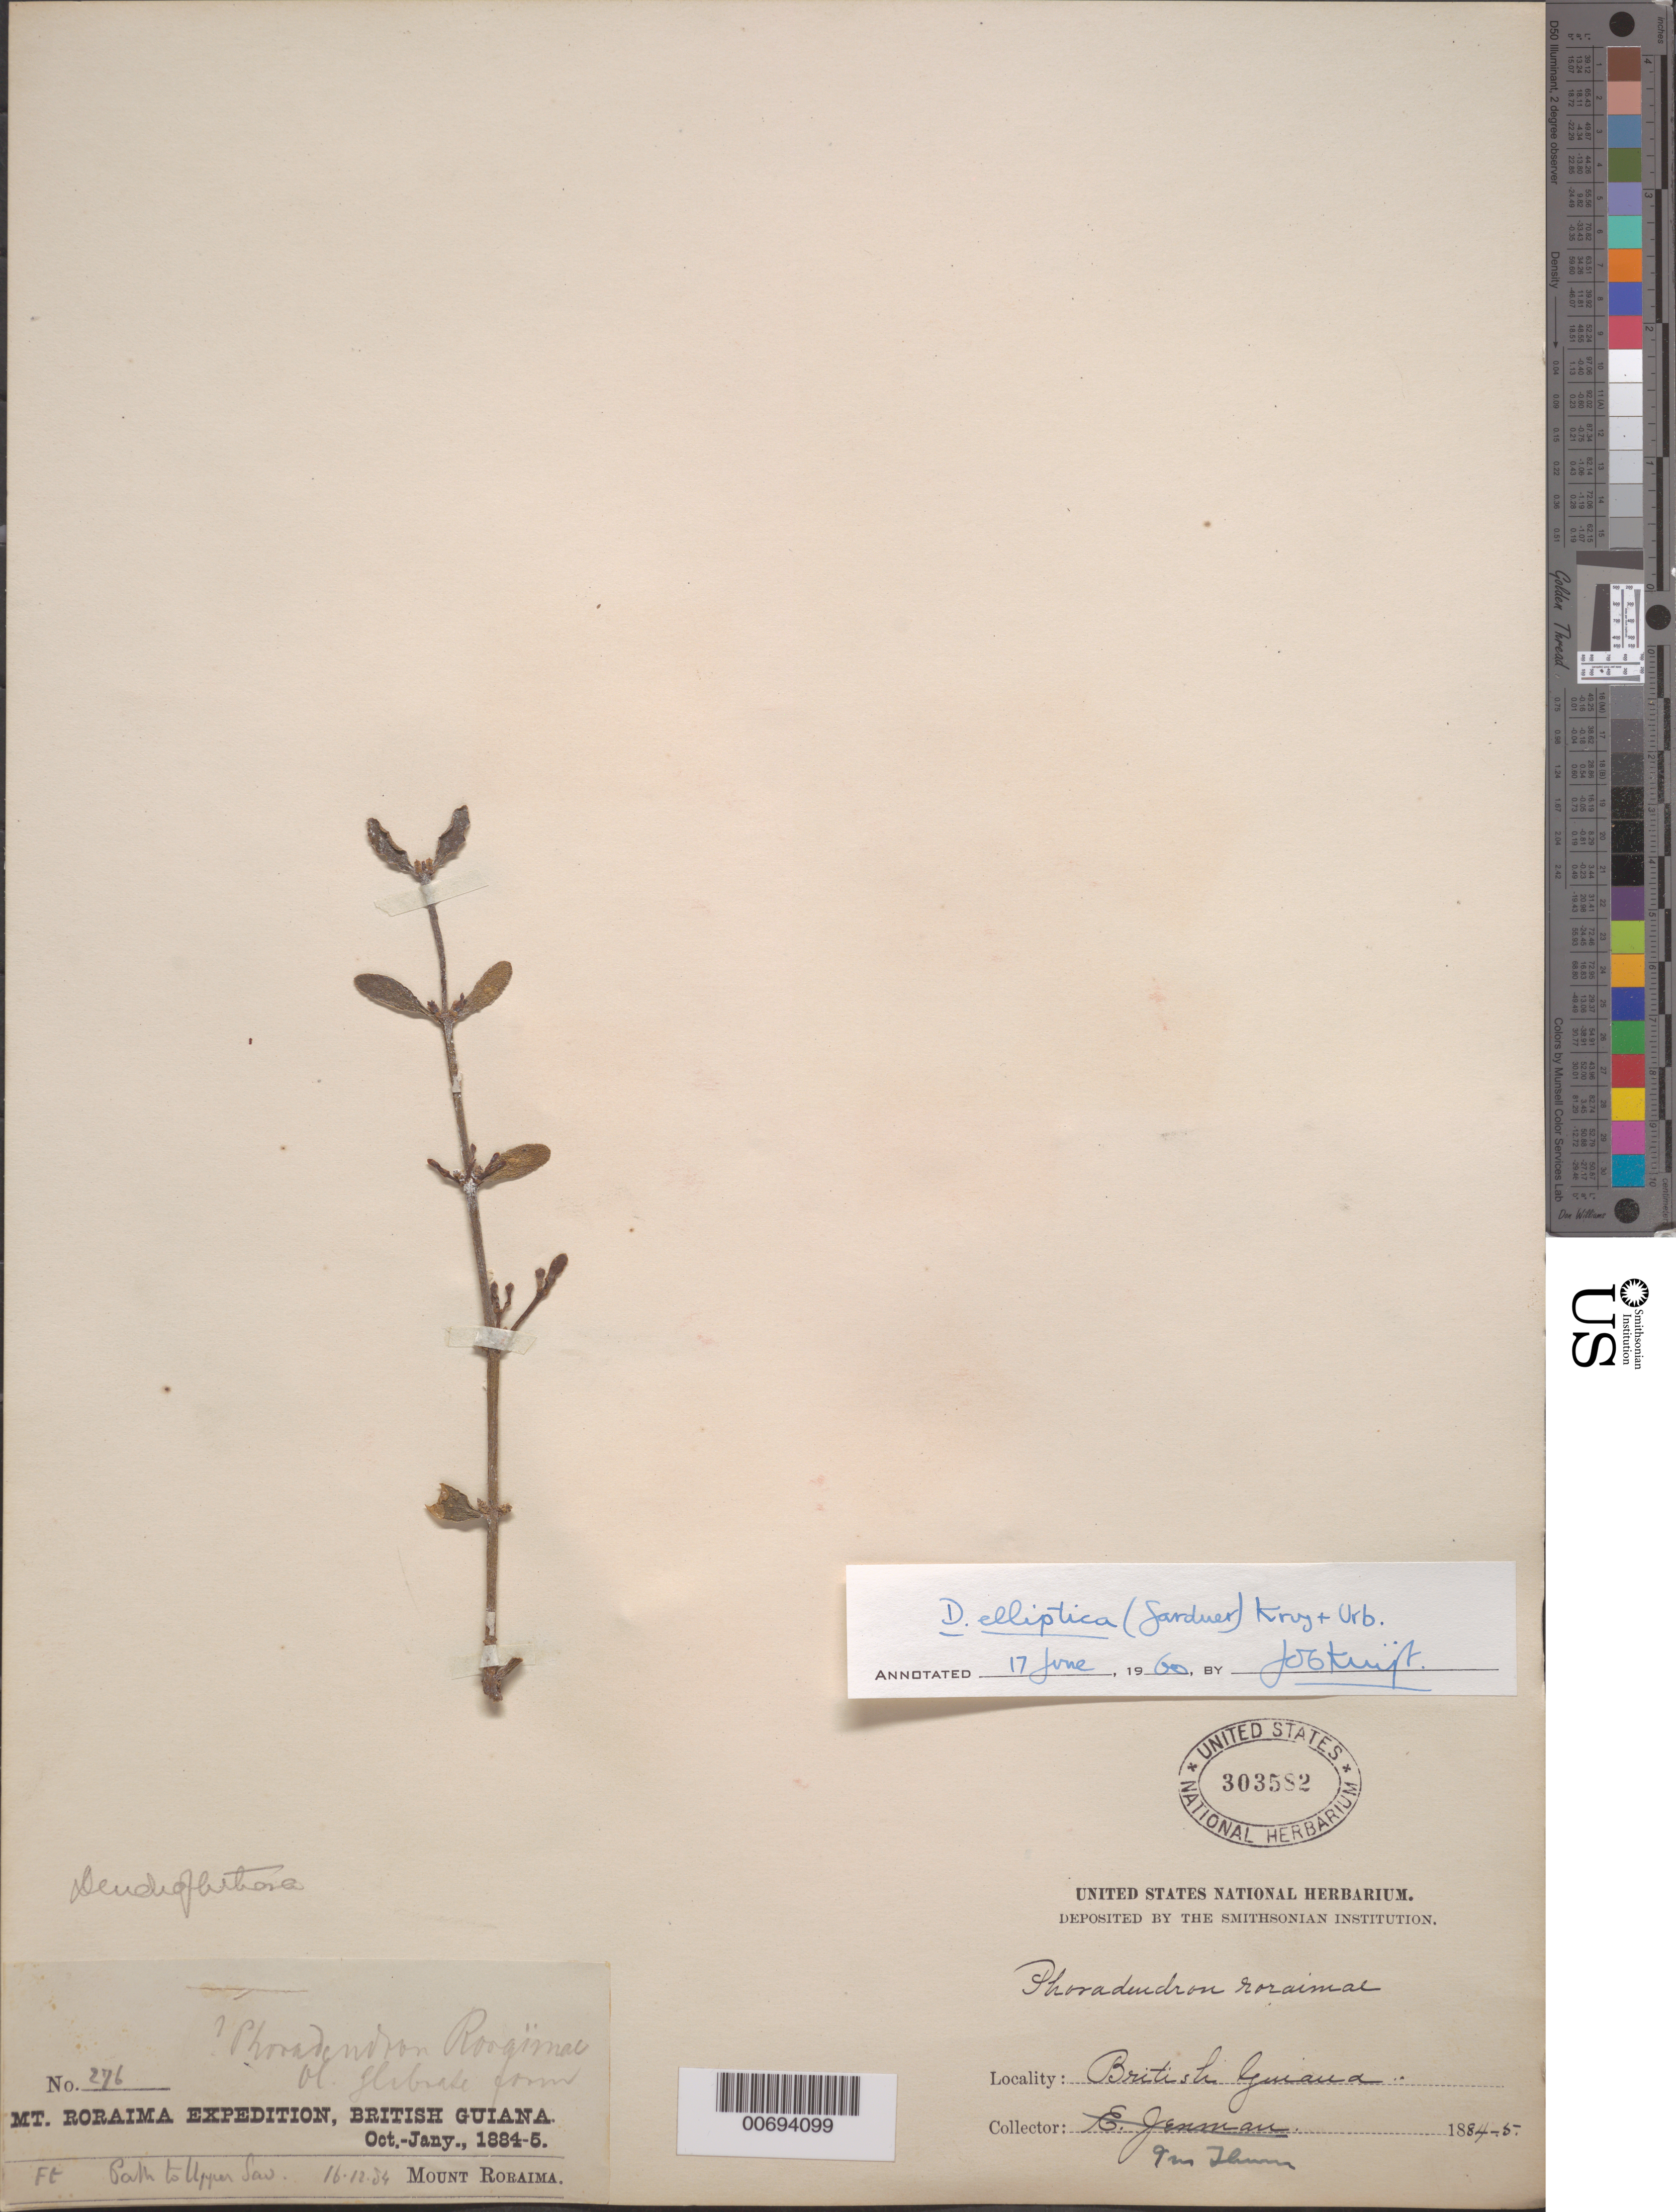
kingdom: Plantae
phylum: Tracheophyta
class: Magnoliopsida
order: Santalales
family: Viscaceae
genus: Dendrophthora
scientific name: Dendrophthora elliptica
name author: (Gardner) Krug & Urb.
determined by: Kuijt, Job, (CANADA)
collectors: E. F. im Thurn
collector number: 276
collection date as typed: October 1884 to January 1885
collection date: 1884-10/1885-01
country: Guyana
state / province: Cuyuni-Mazaruni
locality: Mt. Roraima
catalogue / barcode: US 303582